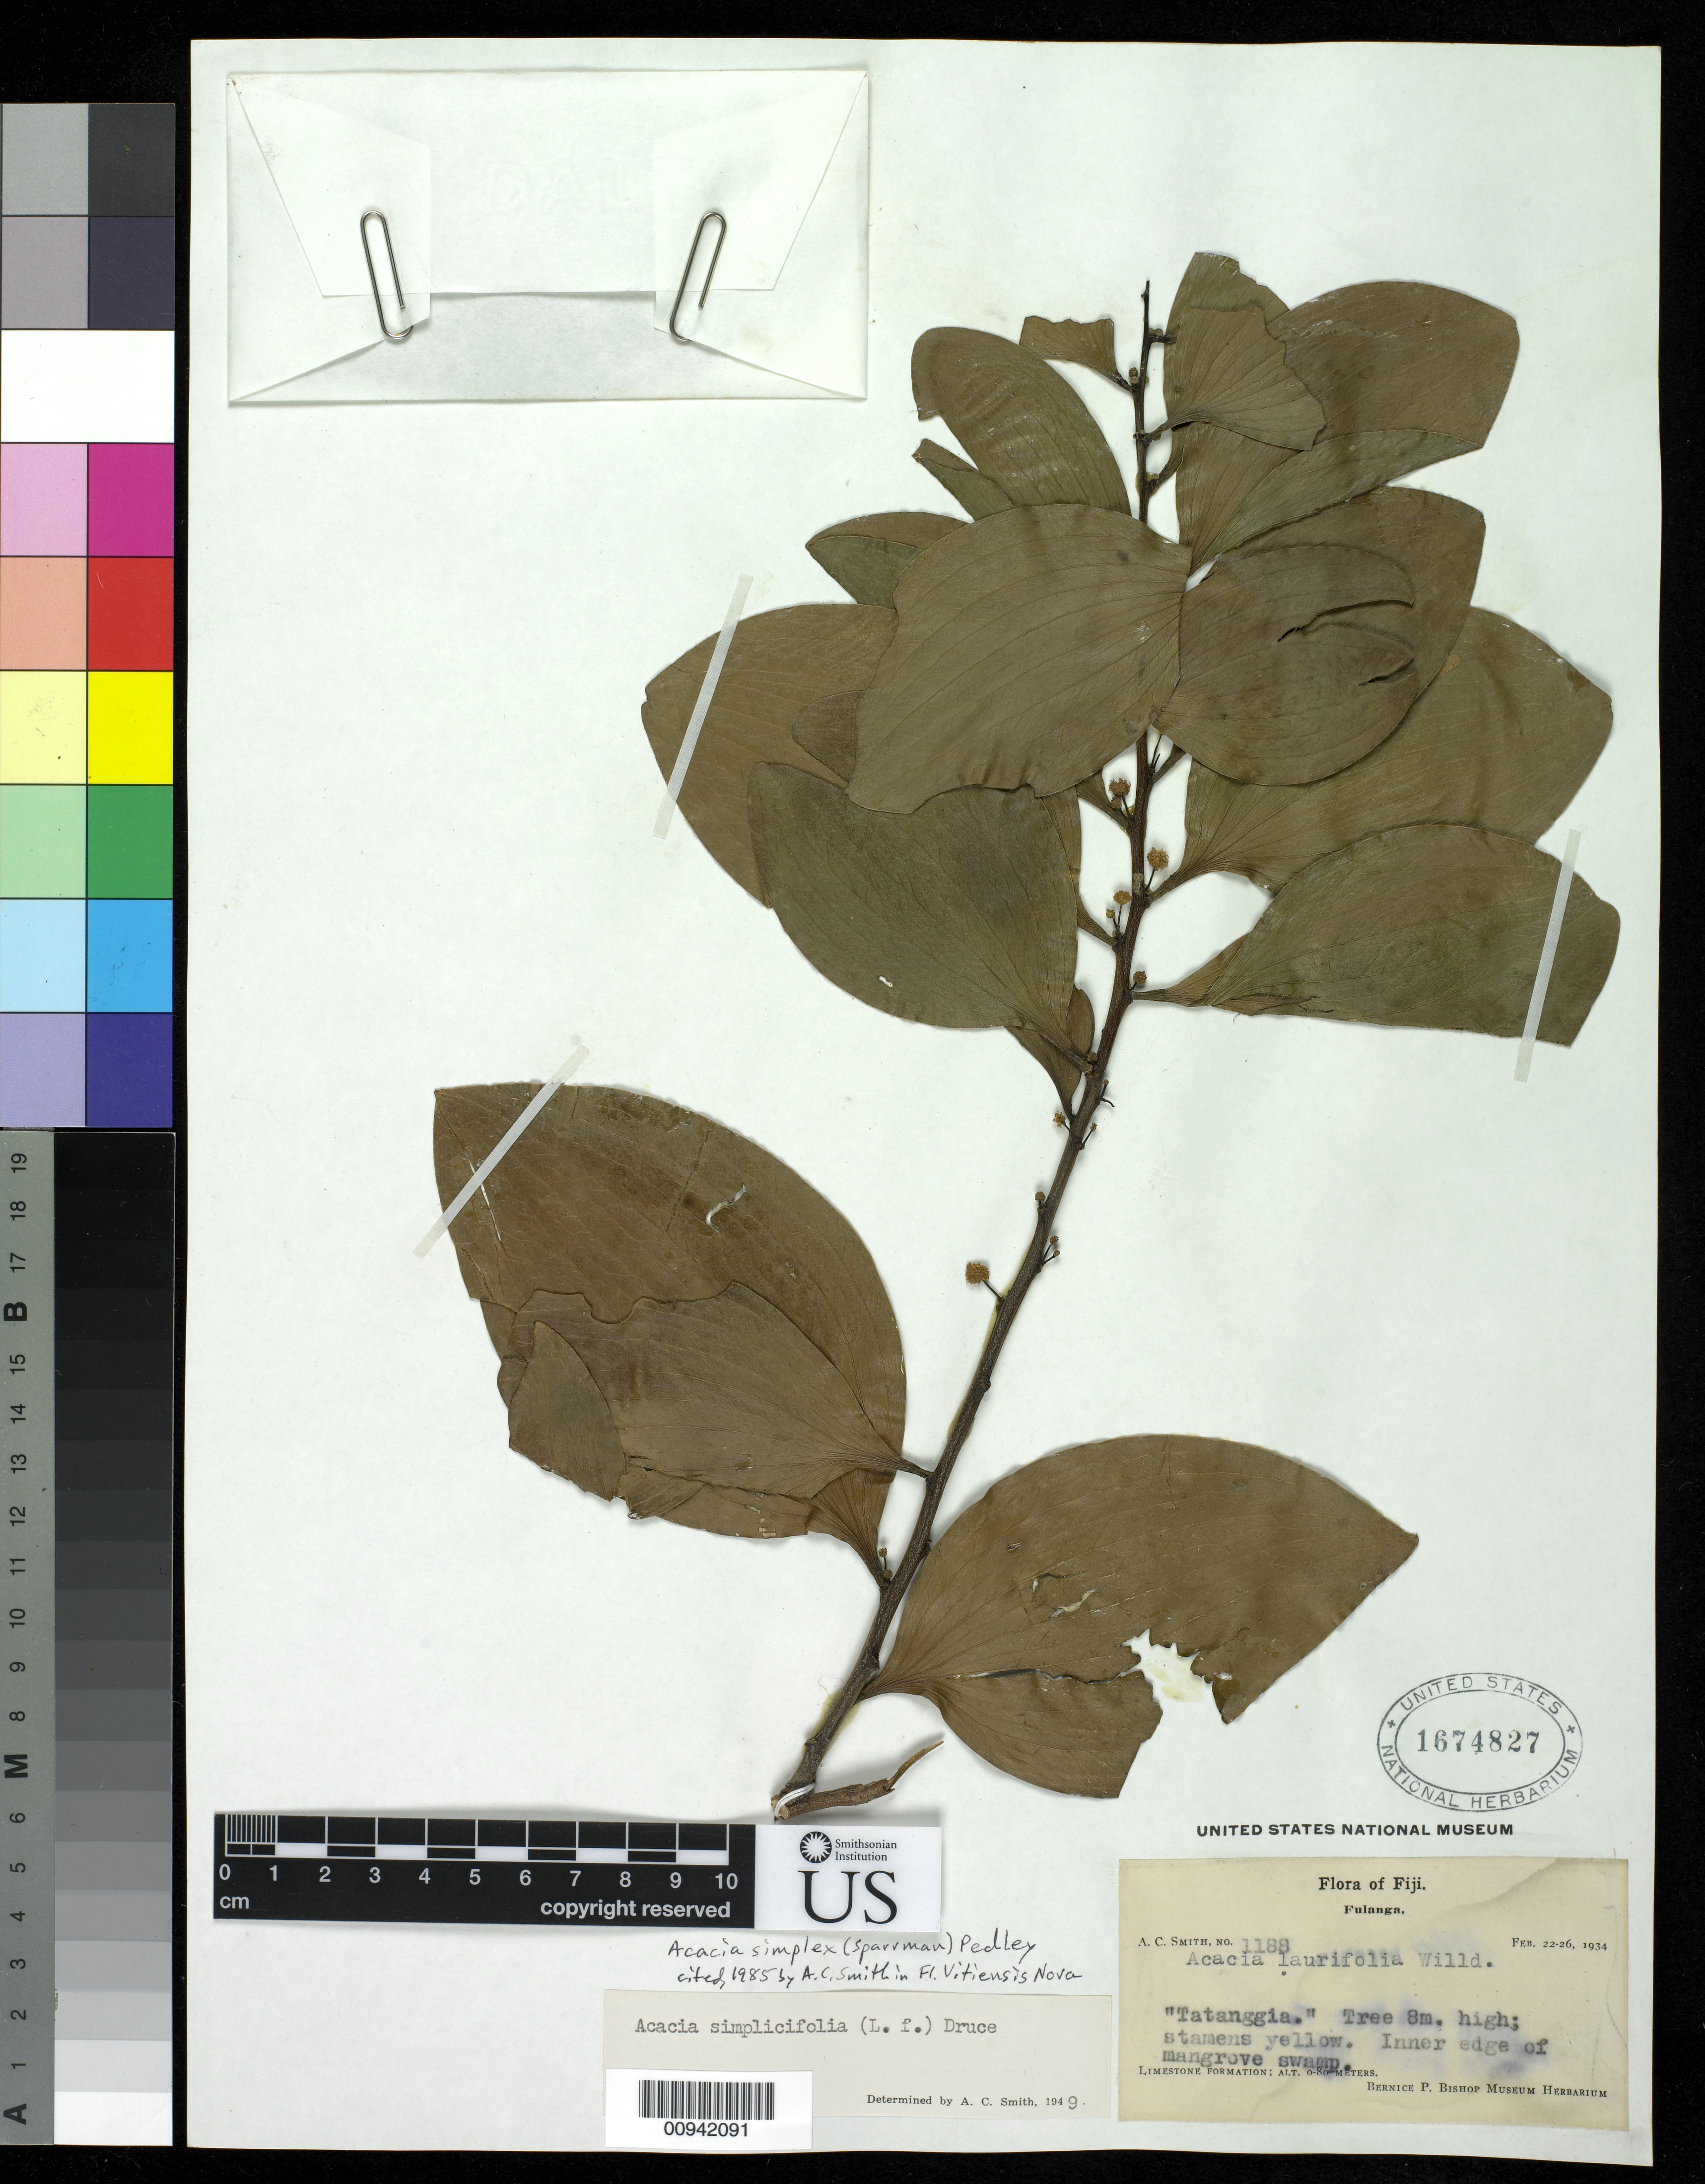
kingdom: Plantae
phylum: Tracheophyta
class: Magnoliopsida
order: Fabales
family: Fabaceae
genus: Acacia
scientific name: Acacia simplicifolia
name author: (L. f.) Schinz & Guillaumin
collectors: C. A. Smith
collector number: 1188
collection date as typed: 22 Feb 1934 to 26 Feb 1934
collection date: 1934-02-22/1934-02-26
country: Fiji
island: Fulaga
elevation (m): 0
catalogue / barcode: US 1674827